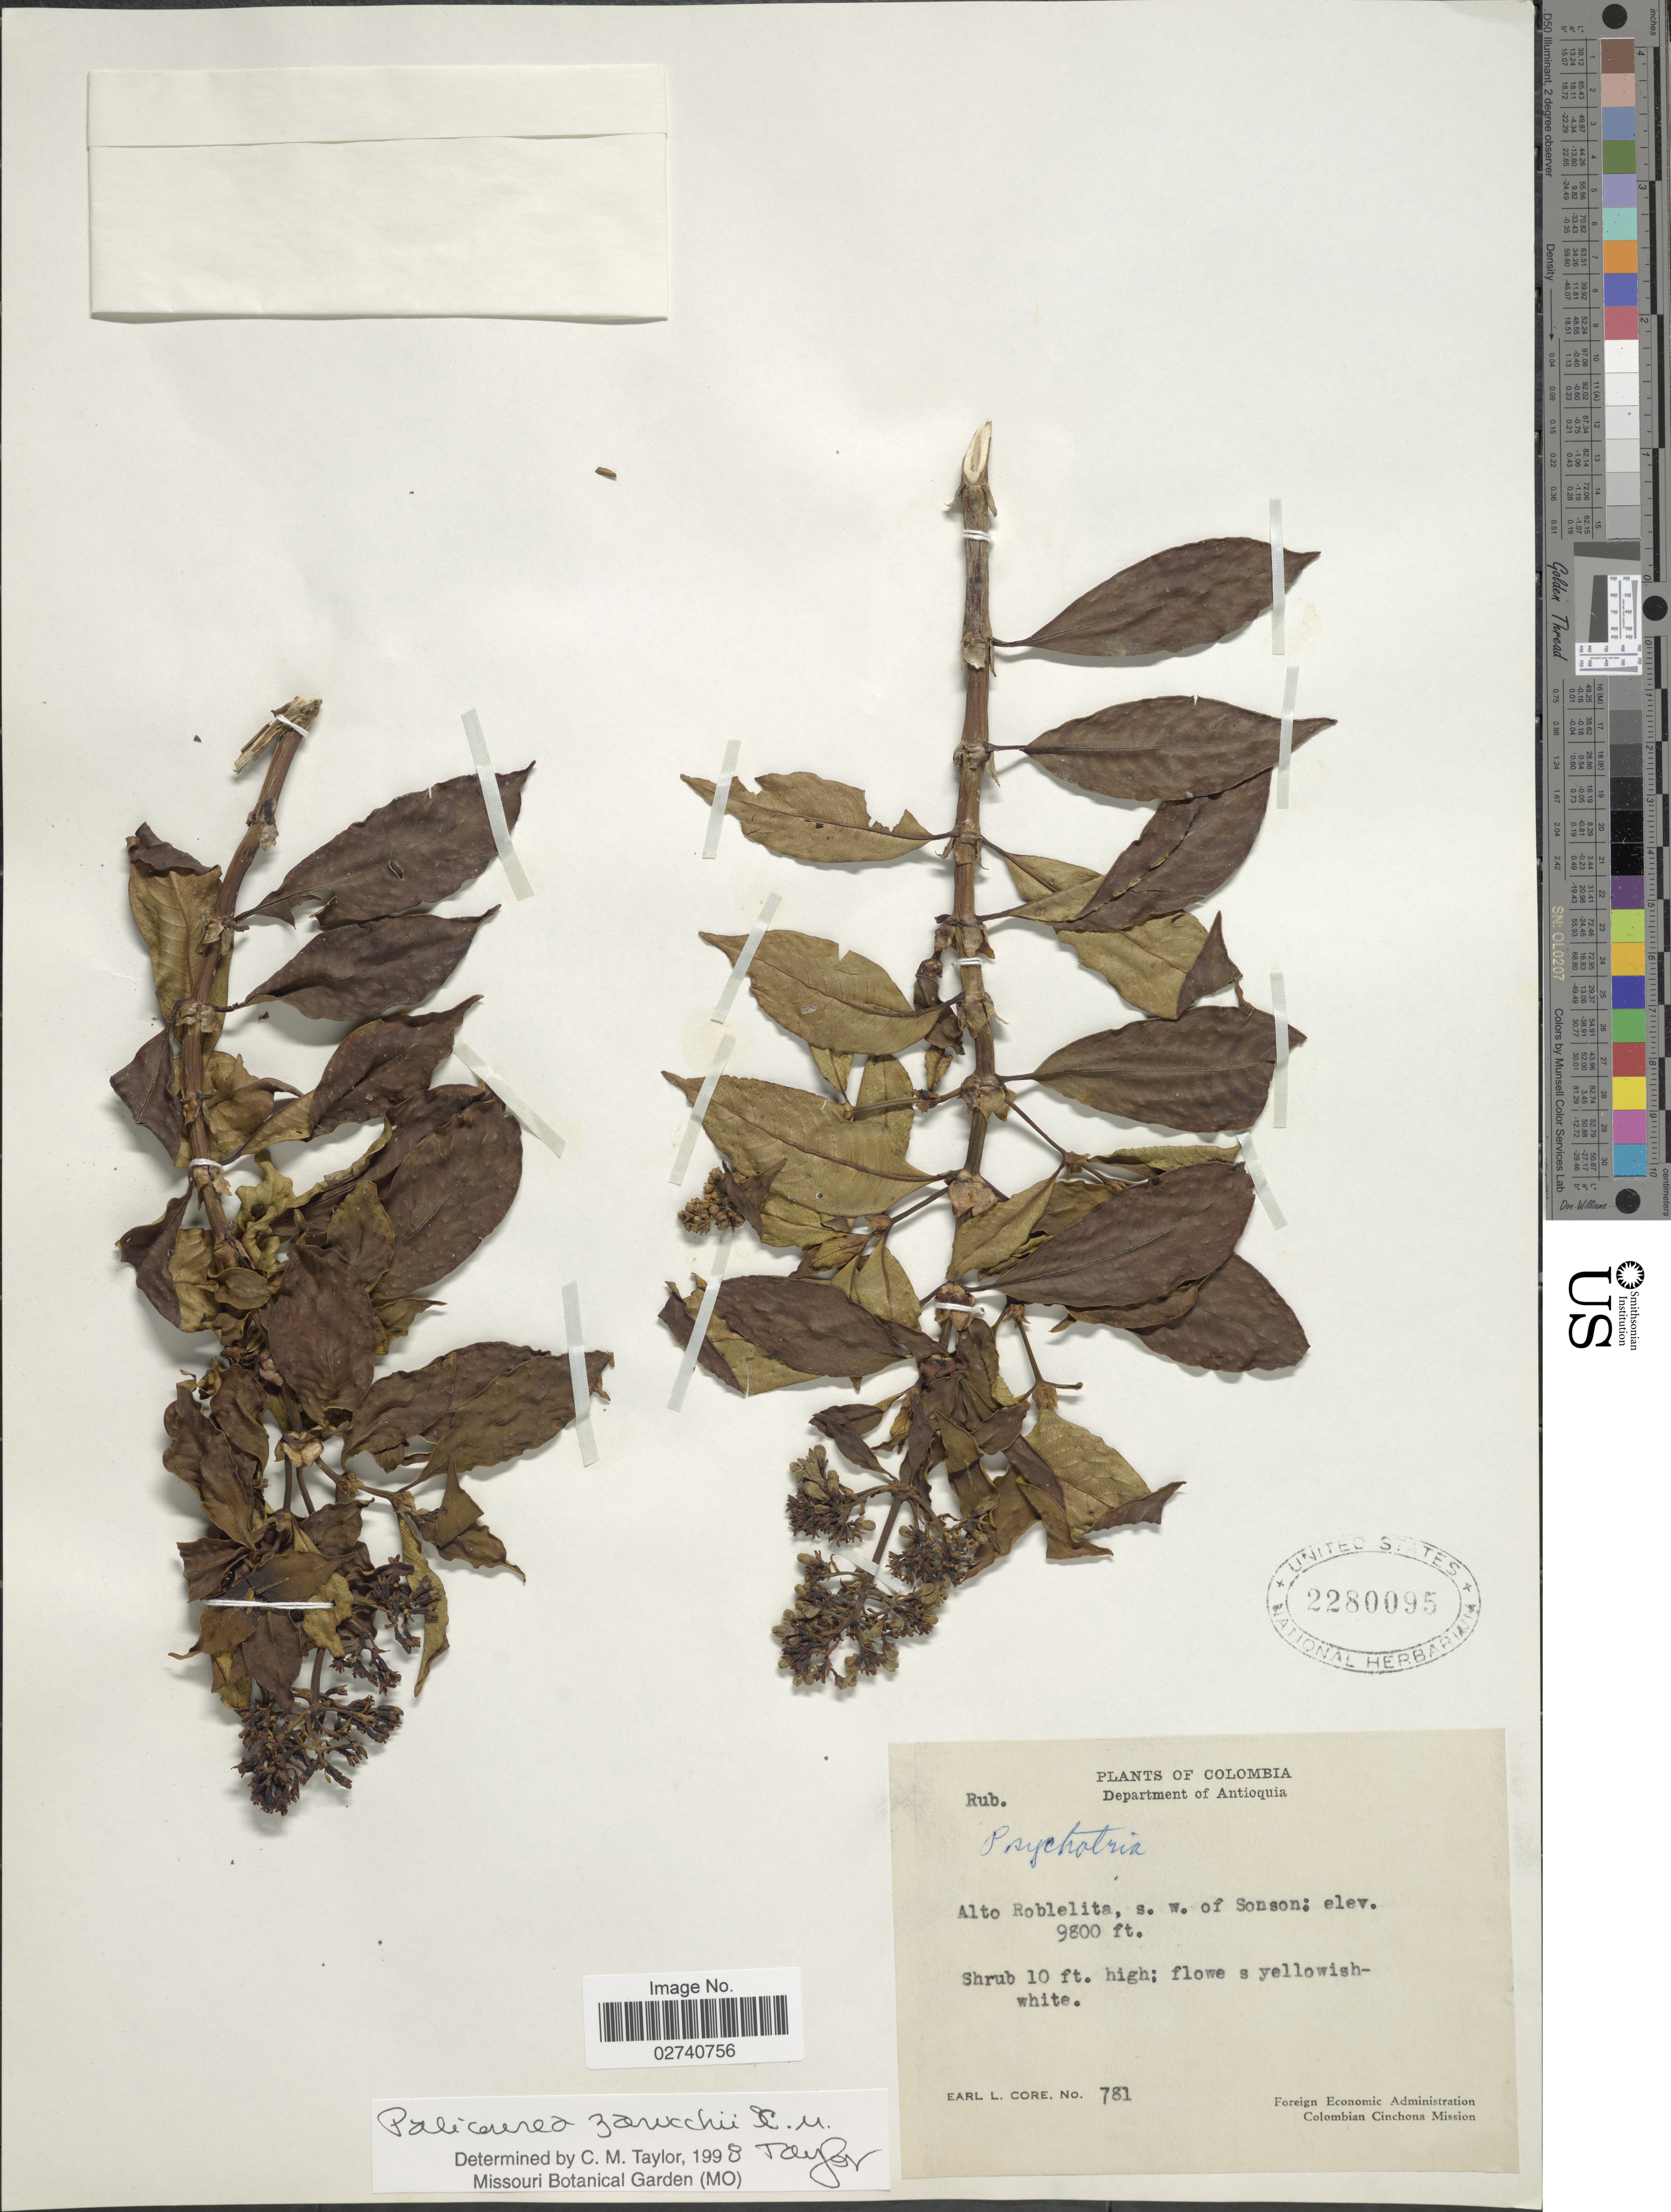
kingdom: Plantae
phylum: Tracheophyta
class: Magnoliopsida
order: Gentianales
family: Rubiaceae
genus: Palicourea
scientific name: Palicourea zarucchii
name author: C.M. Taylor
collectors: E. L. Core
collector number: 781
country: Colombia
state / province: Antioquia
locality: Alto Roblelita, s.w. of Sonson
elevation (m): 2987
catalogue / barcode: US 2280095